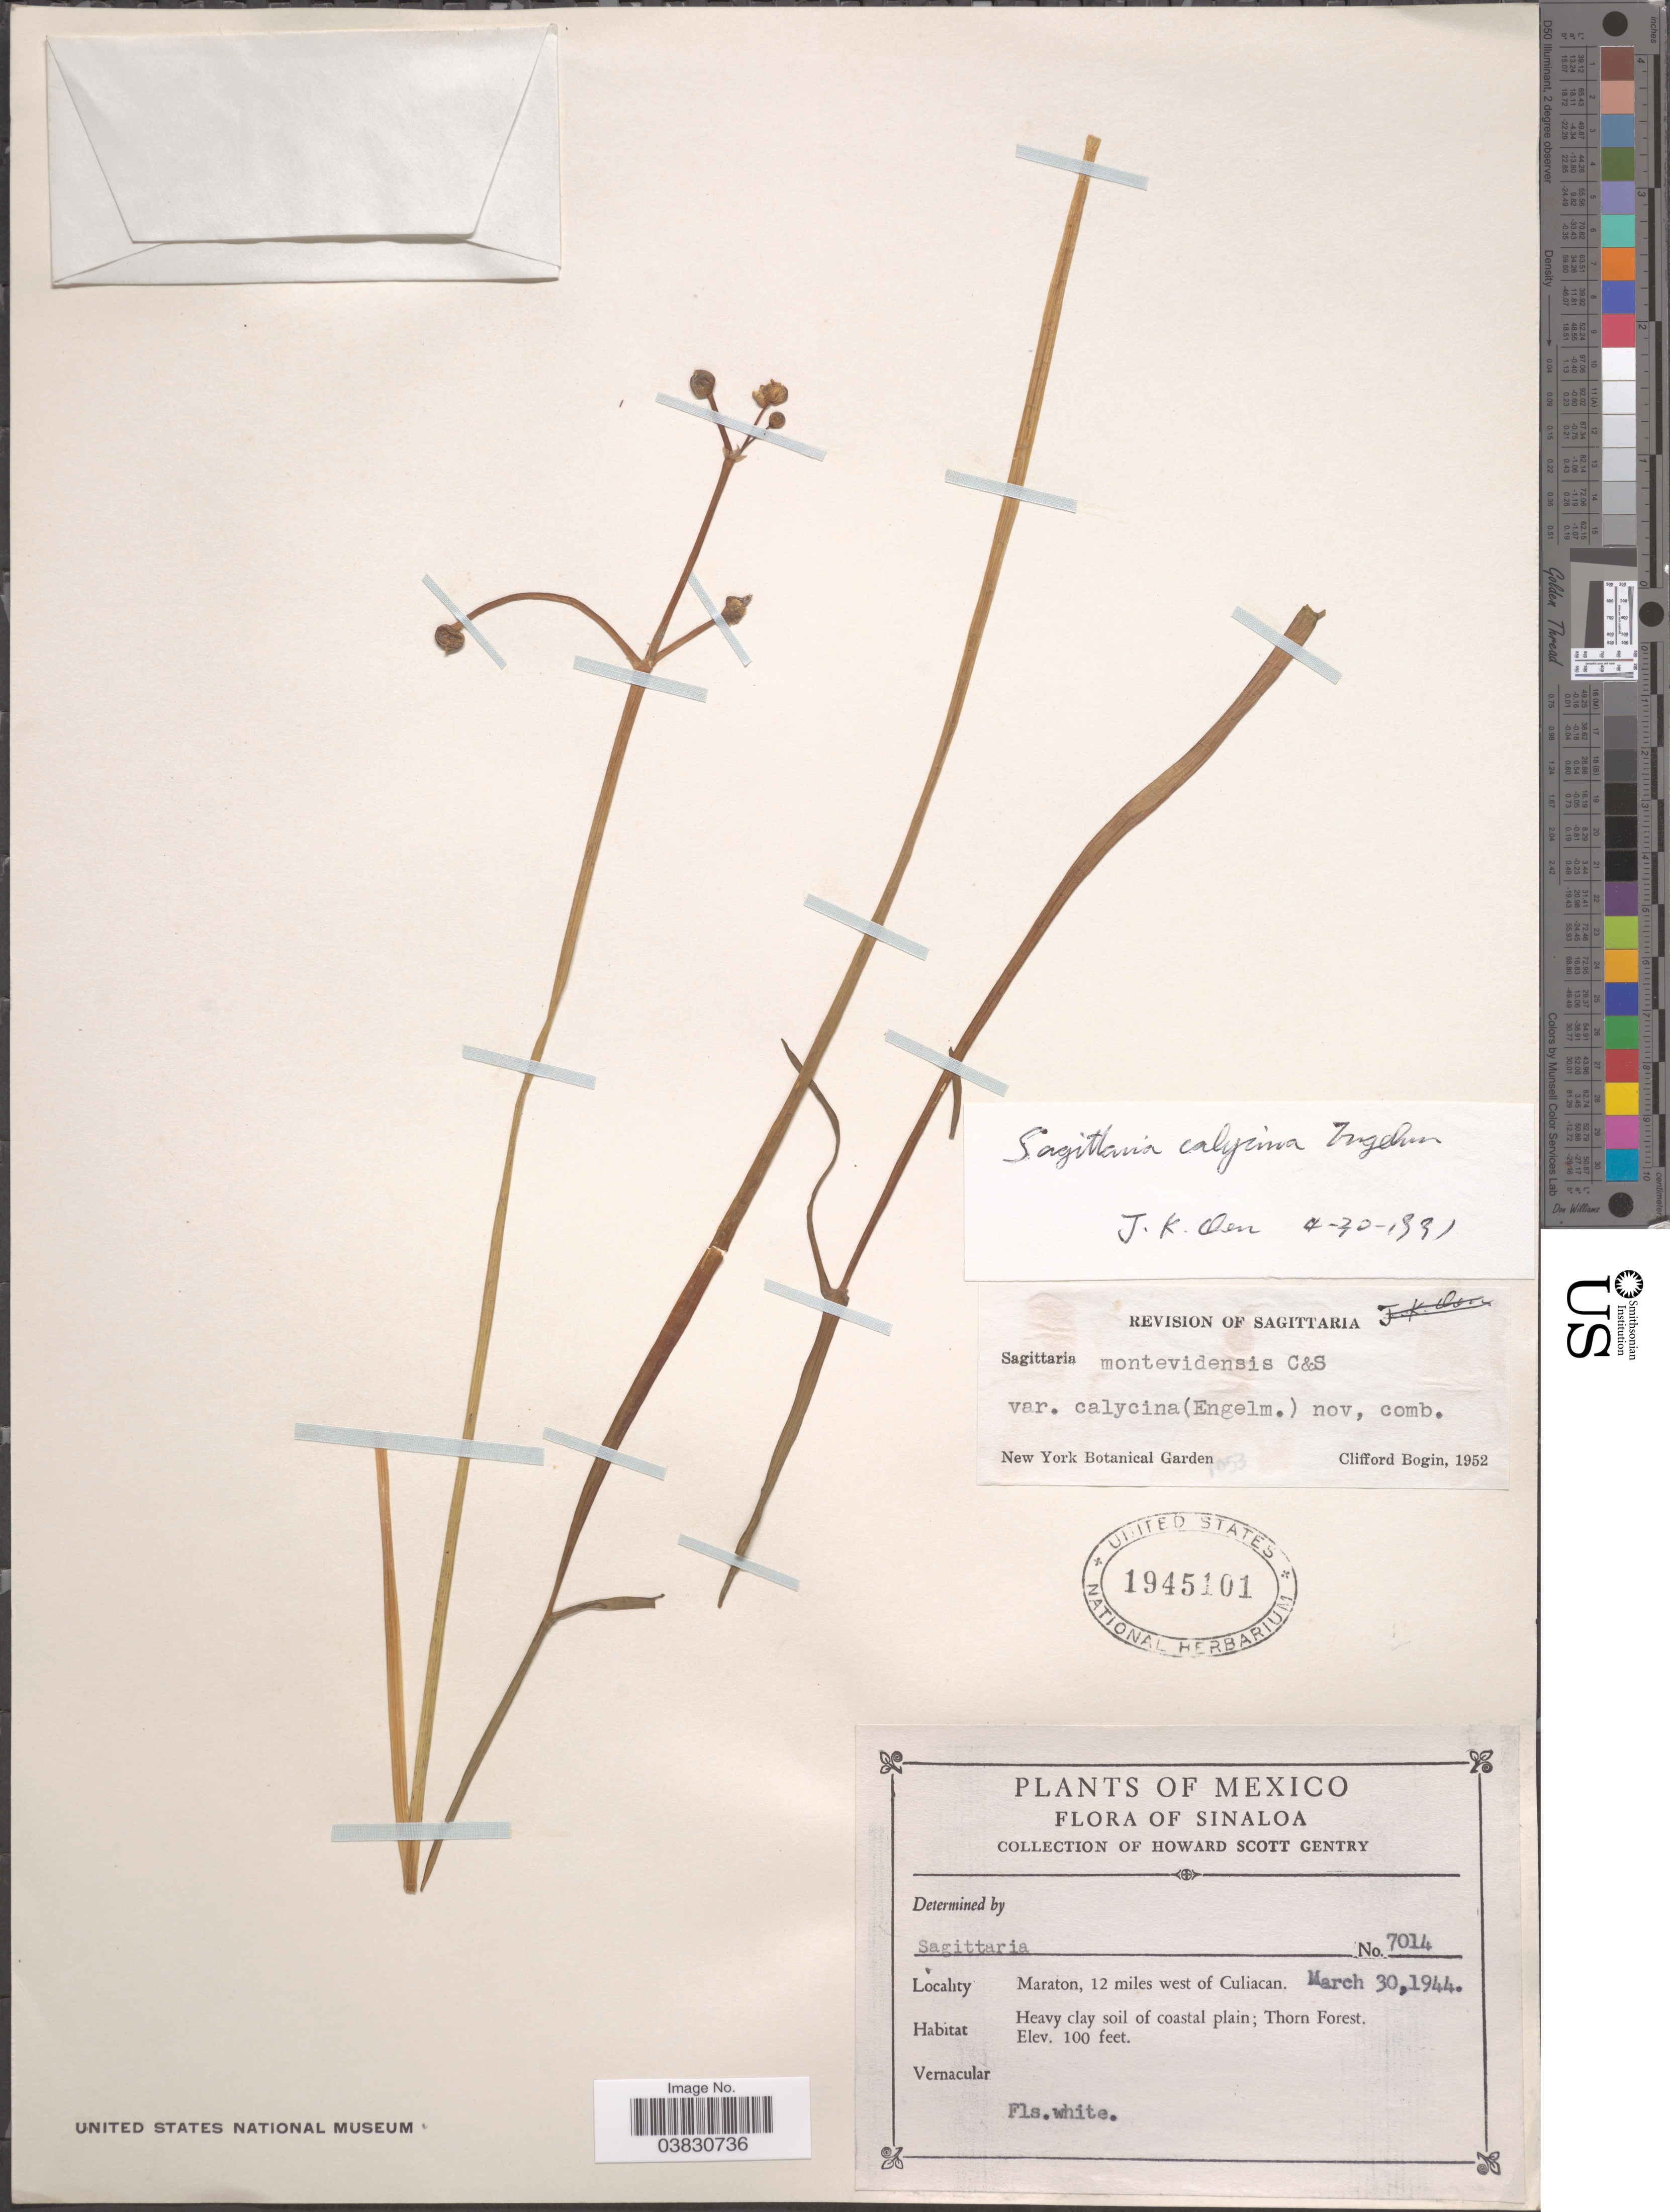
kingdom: Plantae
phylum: Tracheophyta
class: Liliopsida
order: Alismatales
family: Alismataceae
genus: Sagittaria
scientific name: Sagittaria calycina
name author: Engelm.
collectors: H. S. Gentry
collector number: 7014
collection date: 1944-03-30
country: Mexico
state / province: Sinaloa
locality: Maraton, 12 miles west of Culiacan. Thorn Forest.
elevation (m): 30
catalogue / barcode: US 1945101